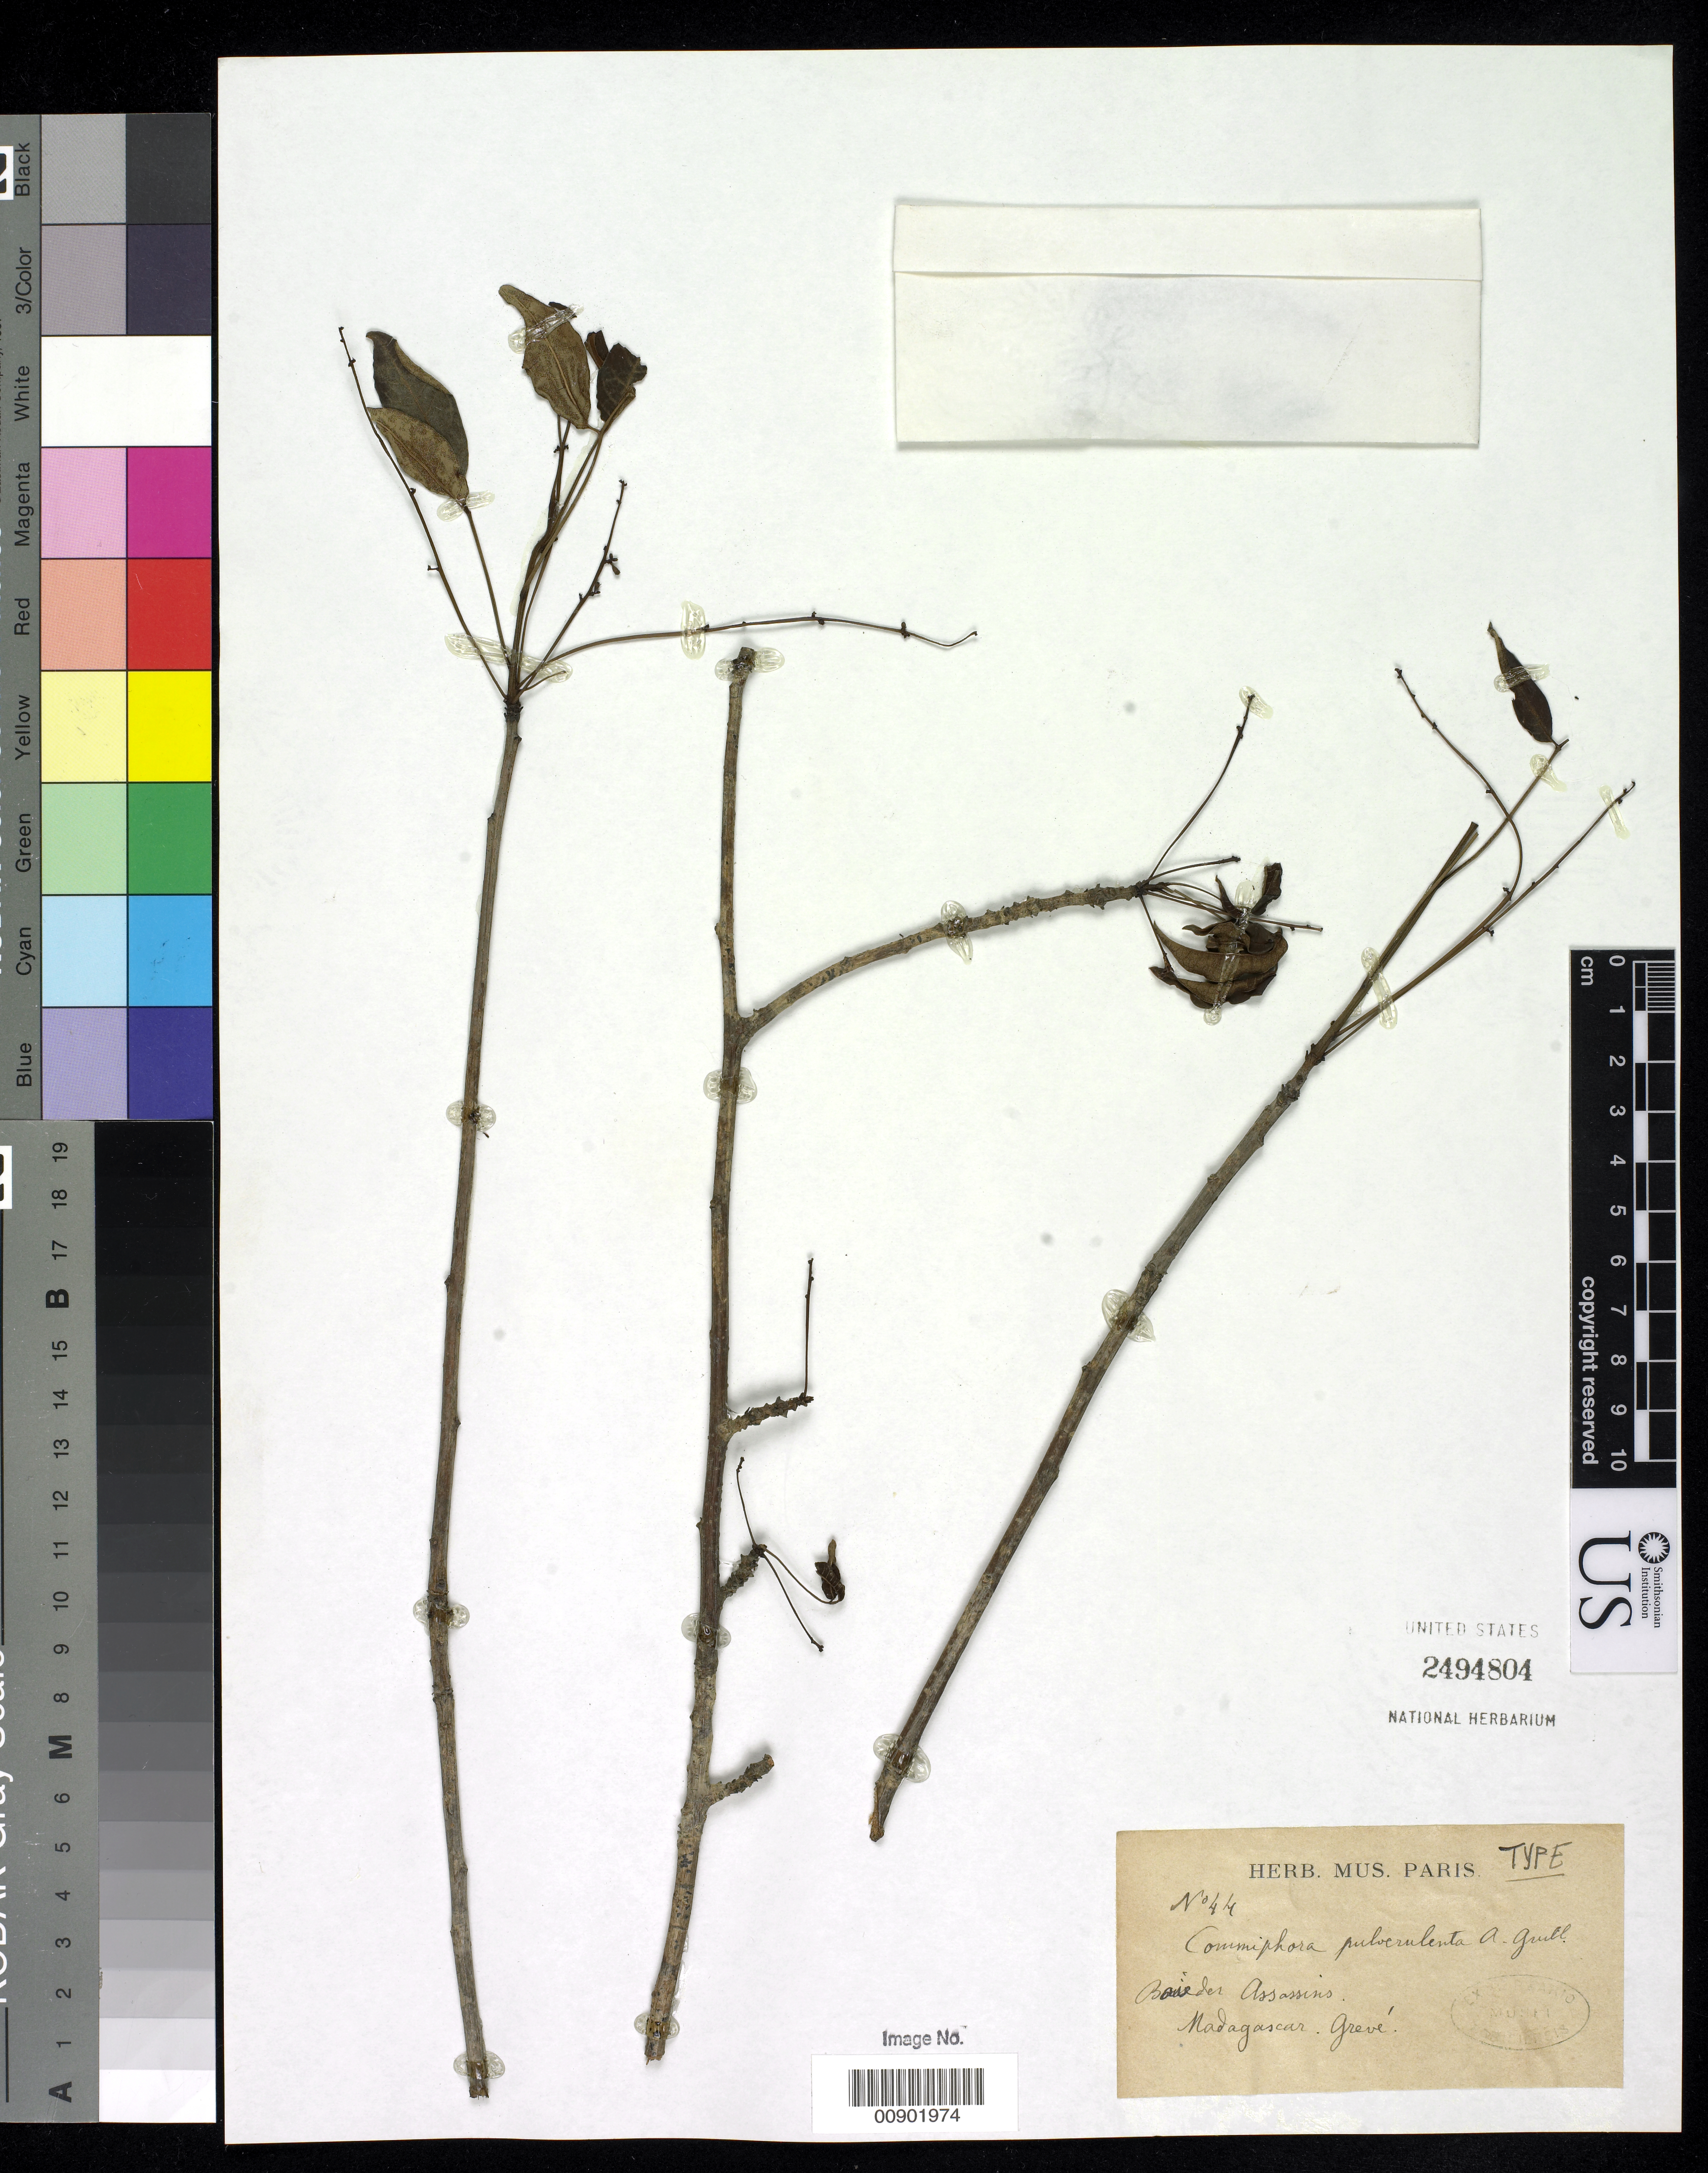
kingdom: Plantae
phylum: Tracheophyta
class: Magnoliopsida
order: Sapindales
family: Burseraceae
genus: Commiphora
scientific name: Commiphora pulverulenta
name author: Guillaumin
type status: Type Collection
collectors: -. Grevé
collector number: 44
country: Madagascar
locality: [illegible] Assassins.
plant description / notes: Currently accepted name as cited by Perrier in Fl. Madagascar (1946). Annotated "TYPE" in unknown hand and possibly the holotype?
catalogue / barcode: US 2494804